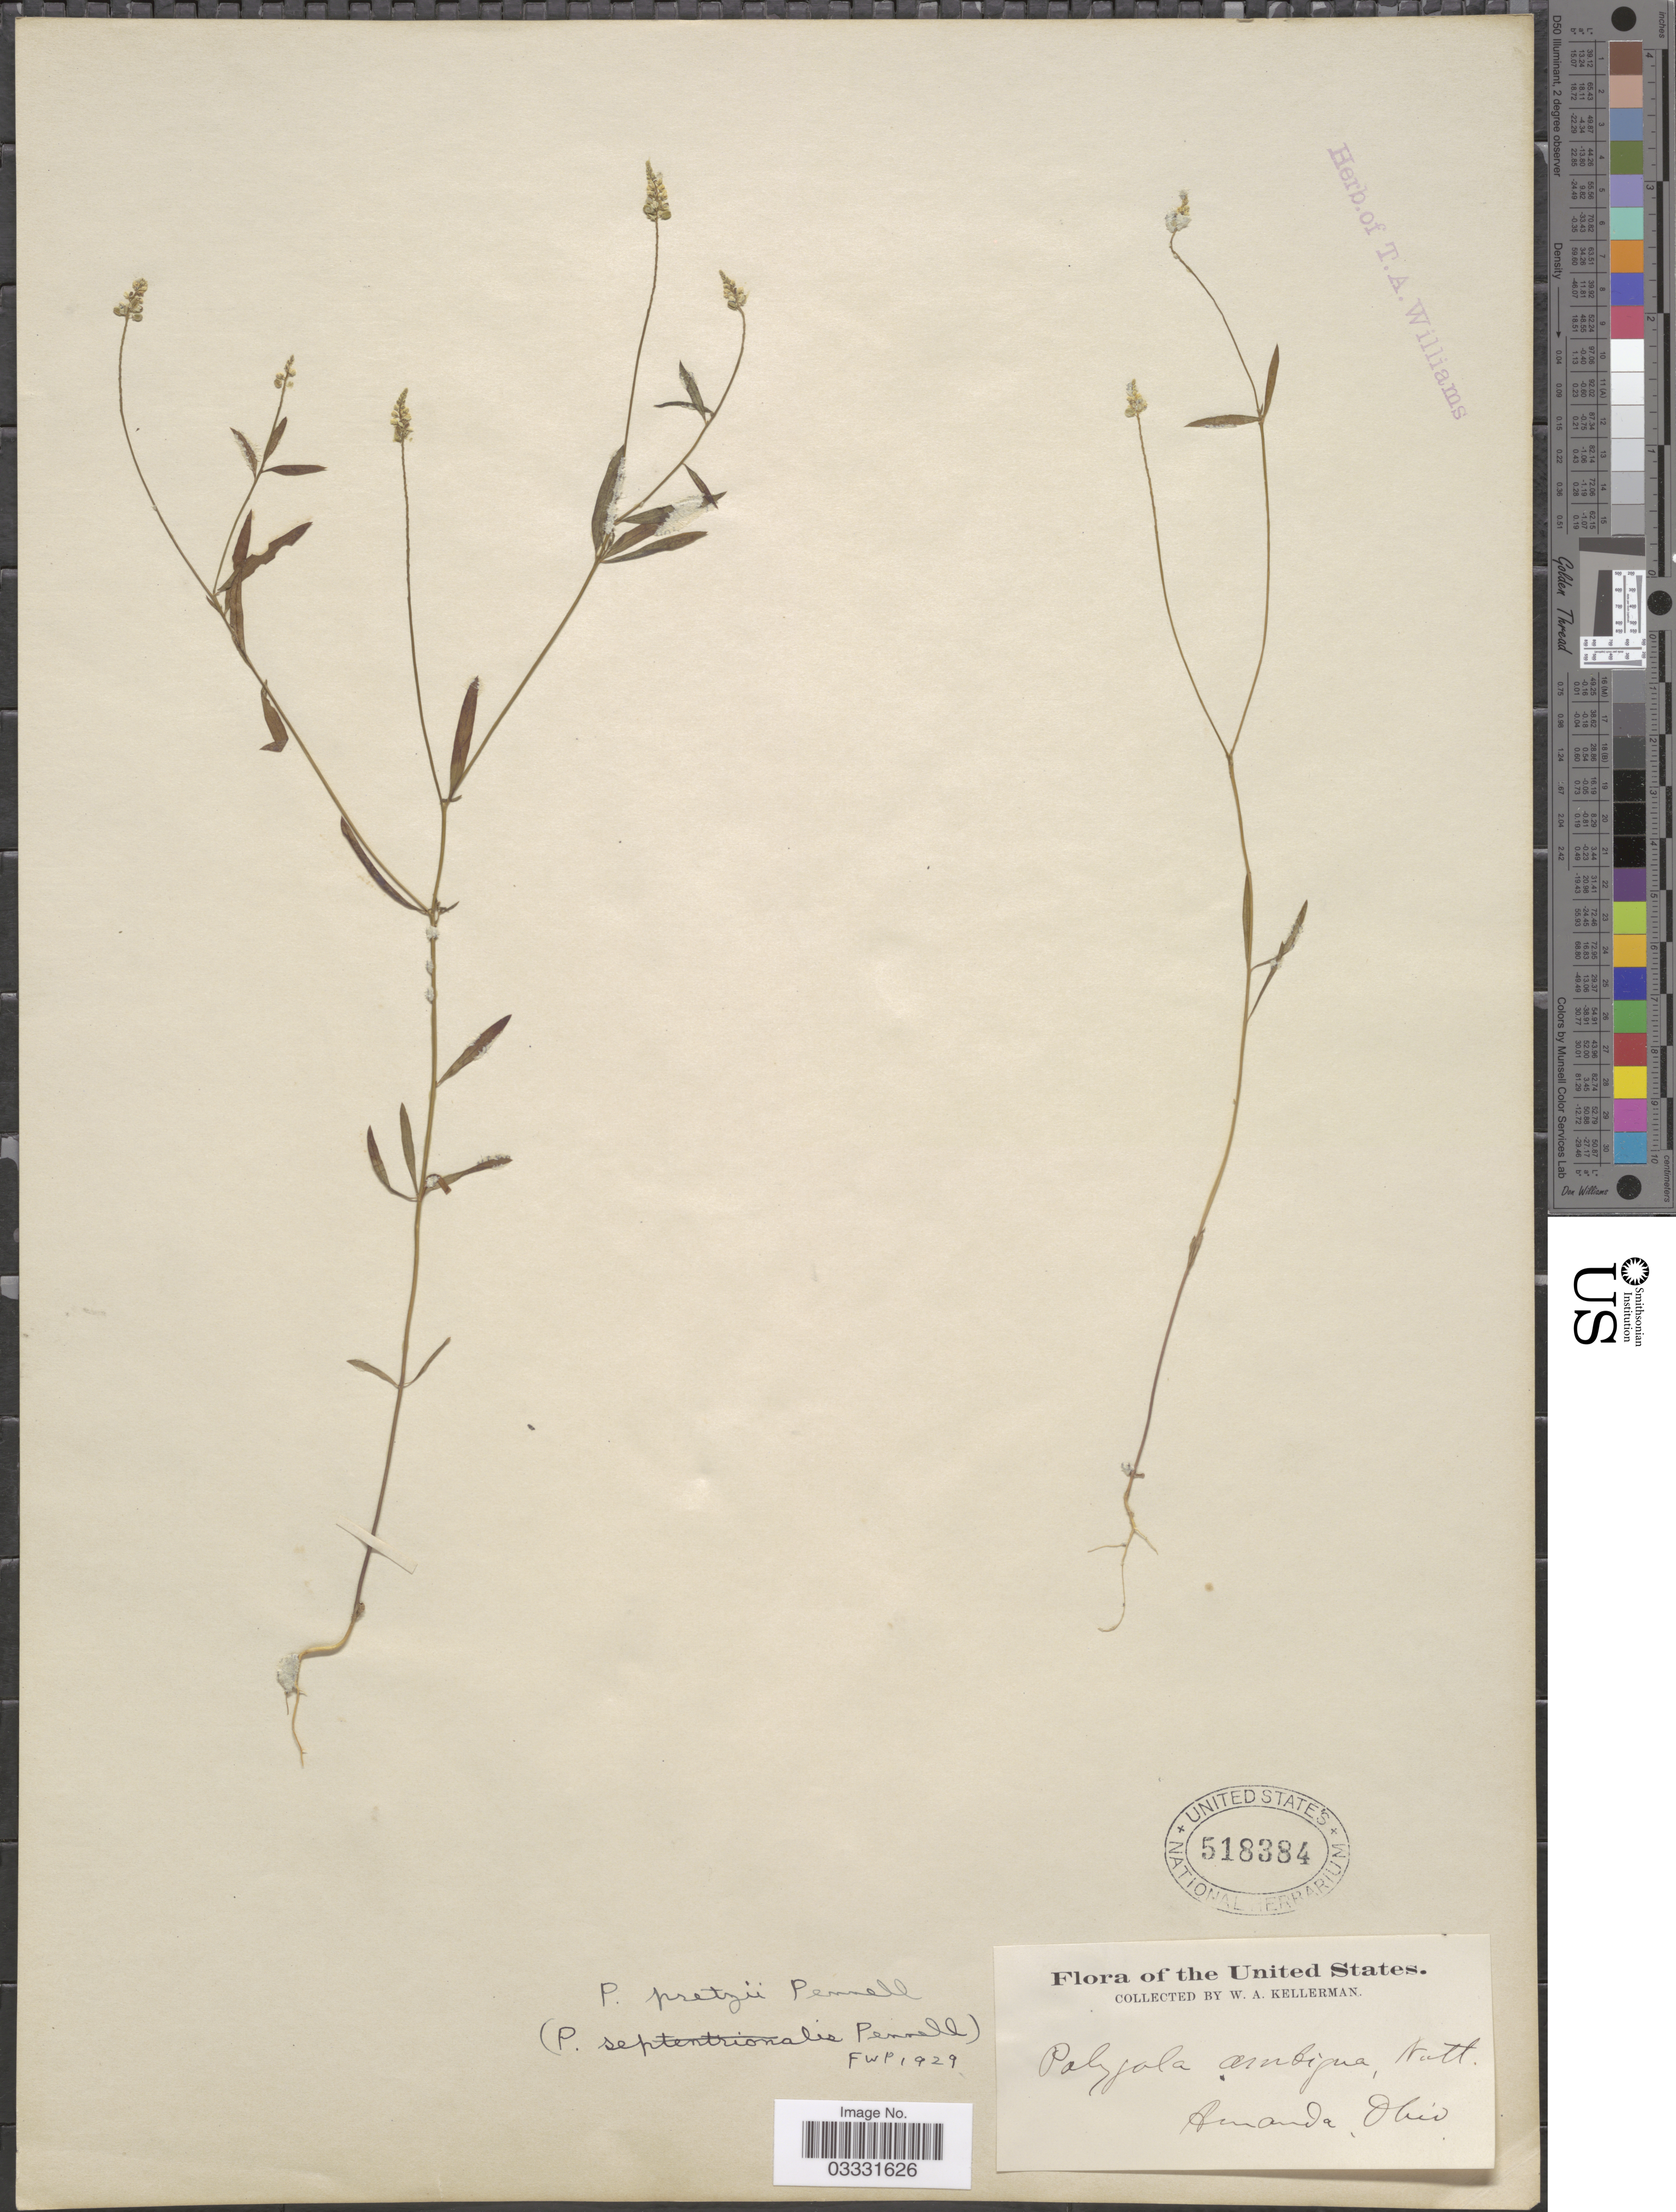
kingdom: Plantae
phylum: Tracheophyta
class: Magnoliopsida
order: Fabales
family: Polygalaceae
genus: Polygala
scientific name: Polygala pretzii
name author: Pennell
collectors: W. Kellerman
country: United States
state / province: Ohio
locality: Amanda.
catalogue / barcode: US 518384